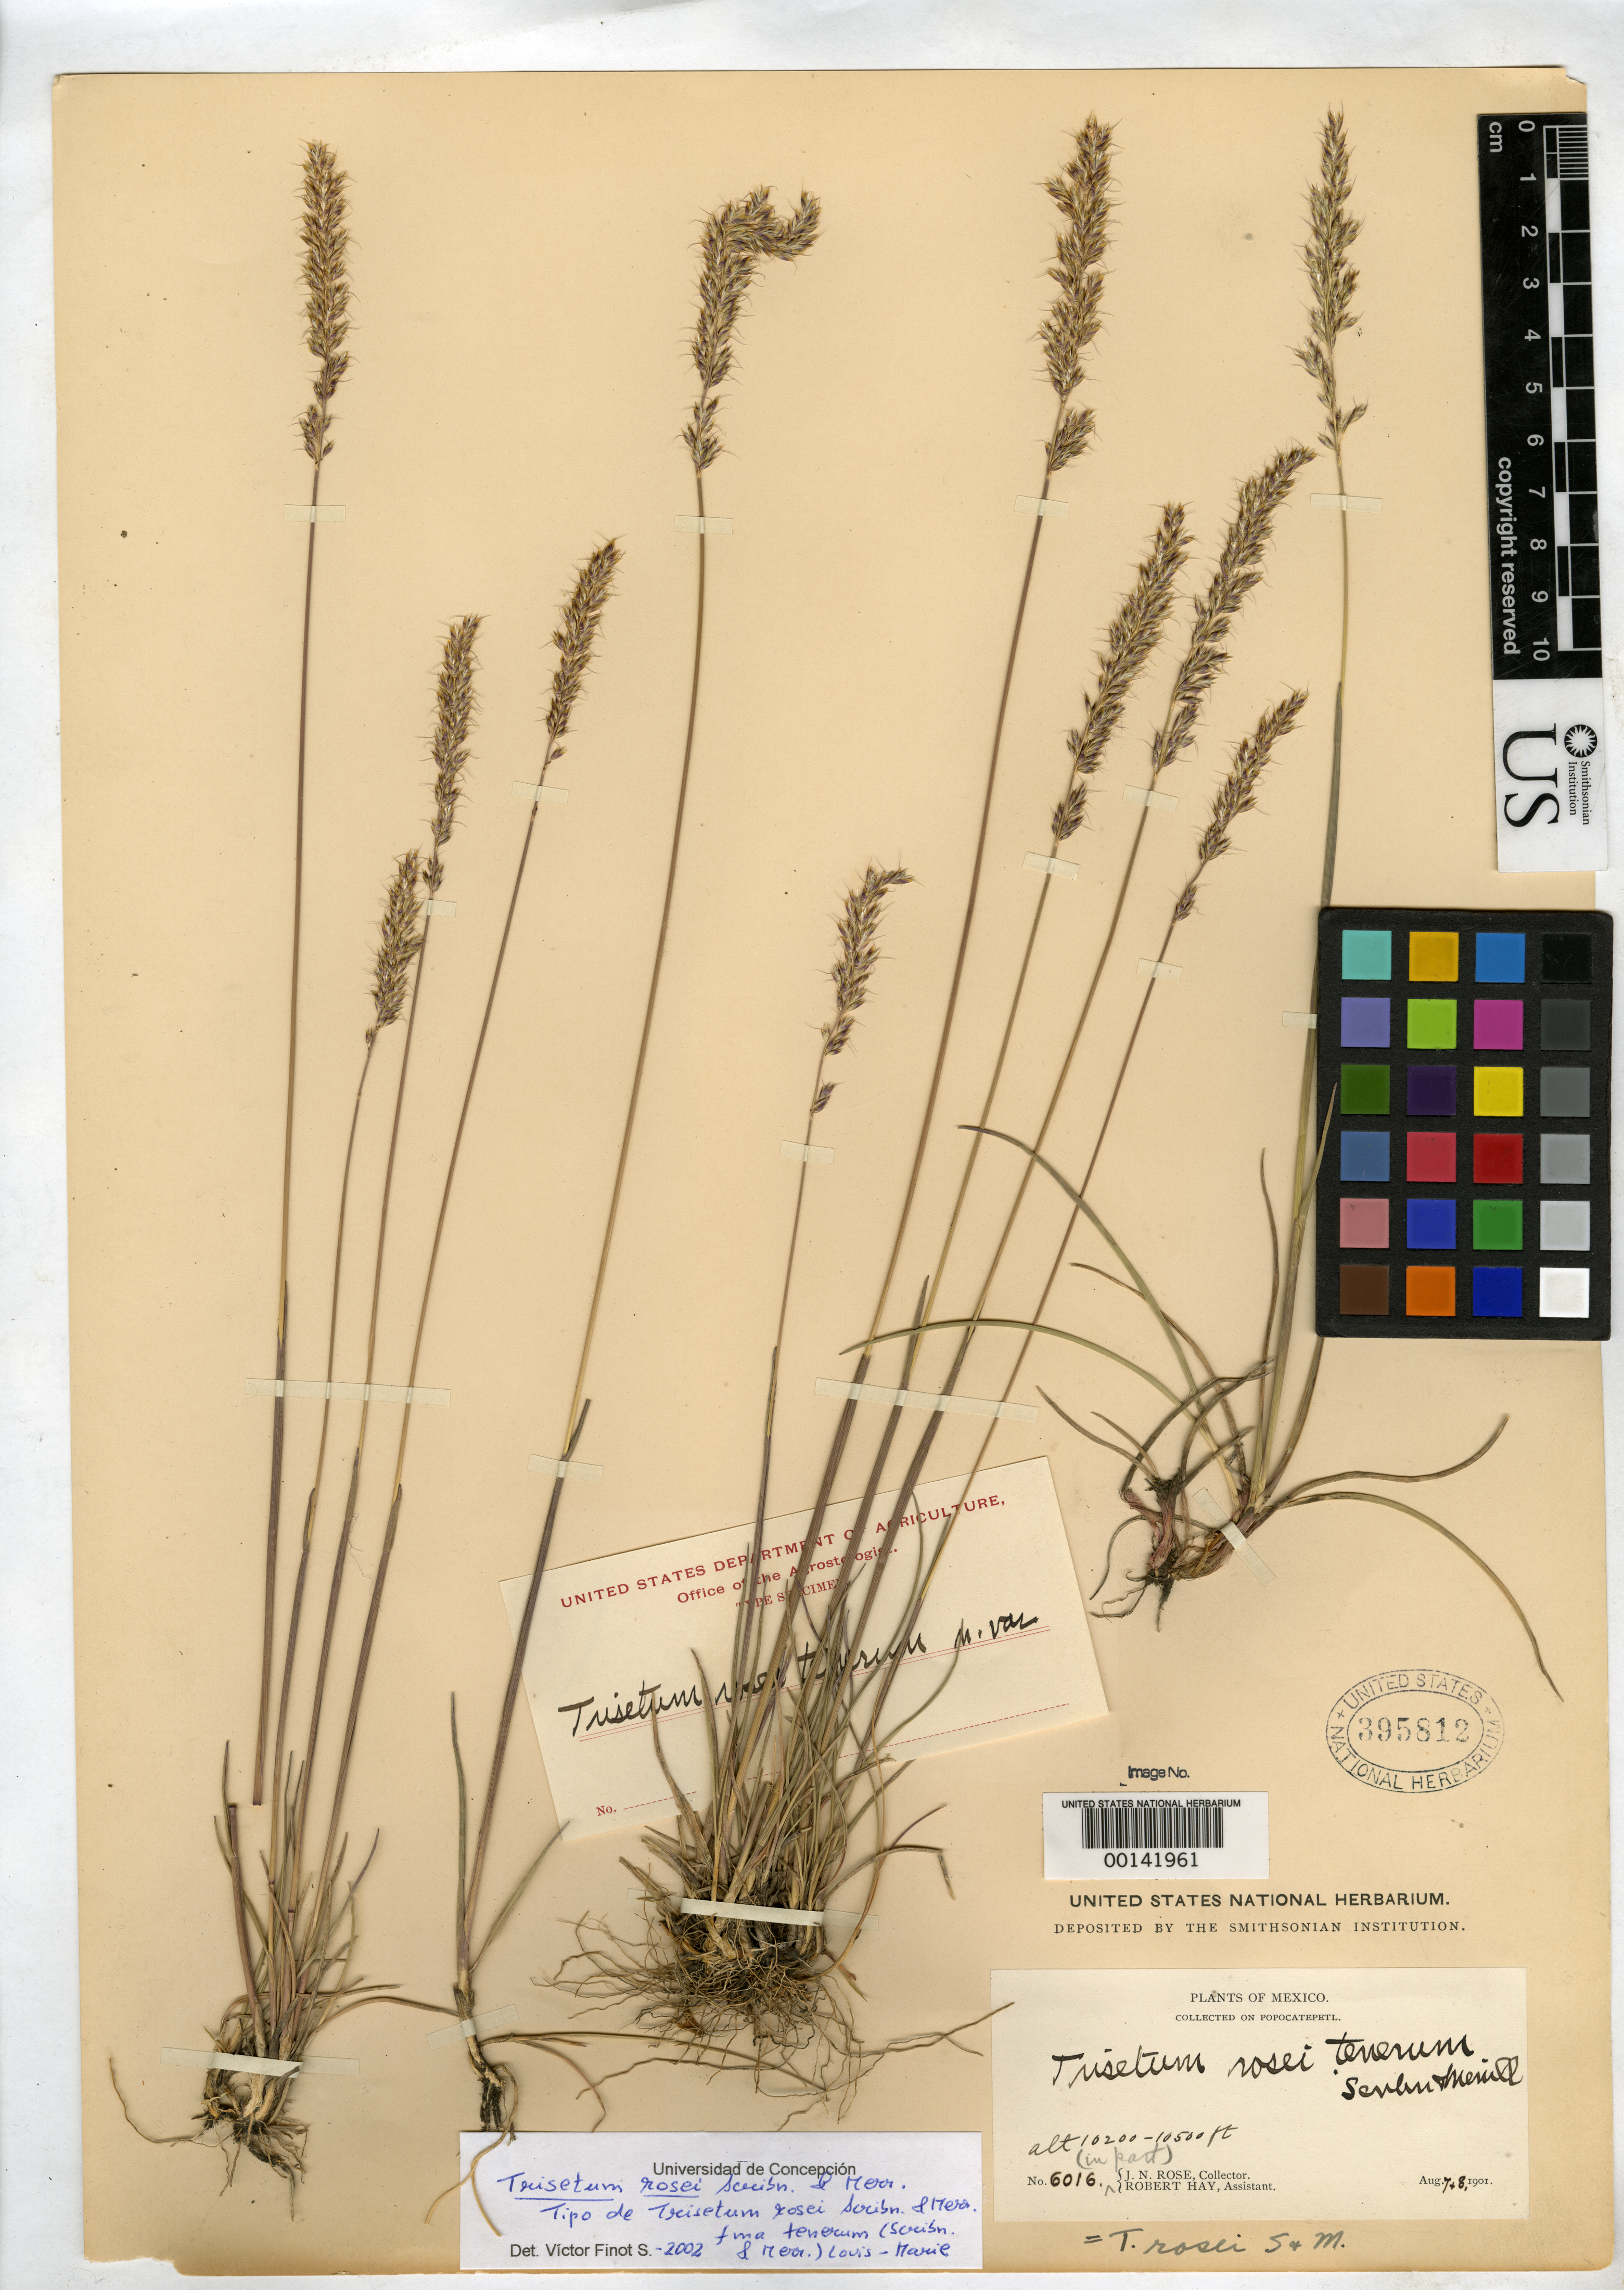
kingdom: Plantae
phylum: Tracheophyta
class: Liliopsida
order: Poales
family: Poaceae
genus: Trisetum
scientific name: Trisetum rosei var. tenerum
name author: Scribn.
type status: Isotype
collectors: J. N. Rose & R. H. Hay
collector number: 6016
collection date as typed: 07 Aug 1901 to 08 Aug 1901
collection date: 1901-08-07/1901-08-08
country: Mexico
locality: Mt. Popocatepetl.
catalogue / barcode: US 395812